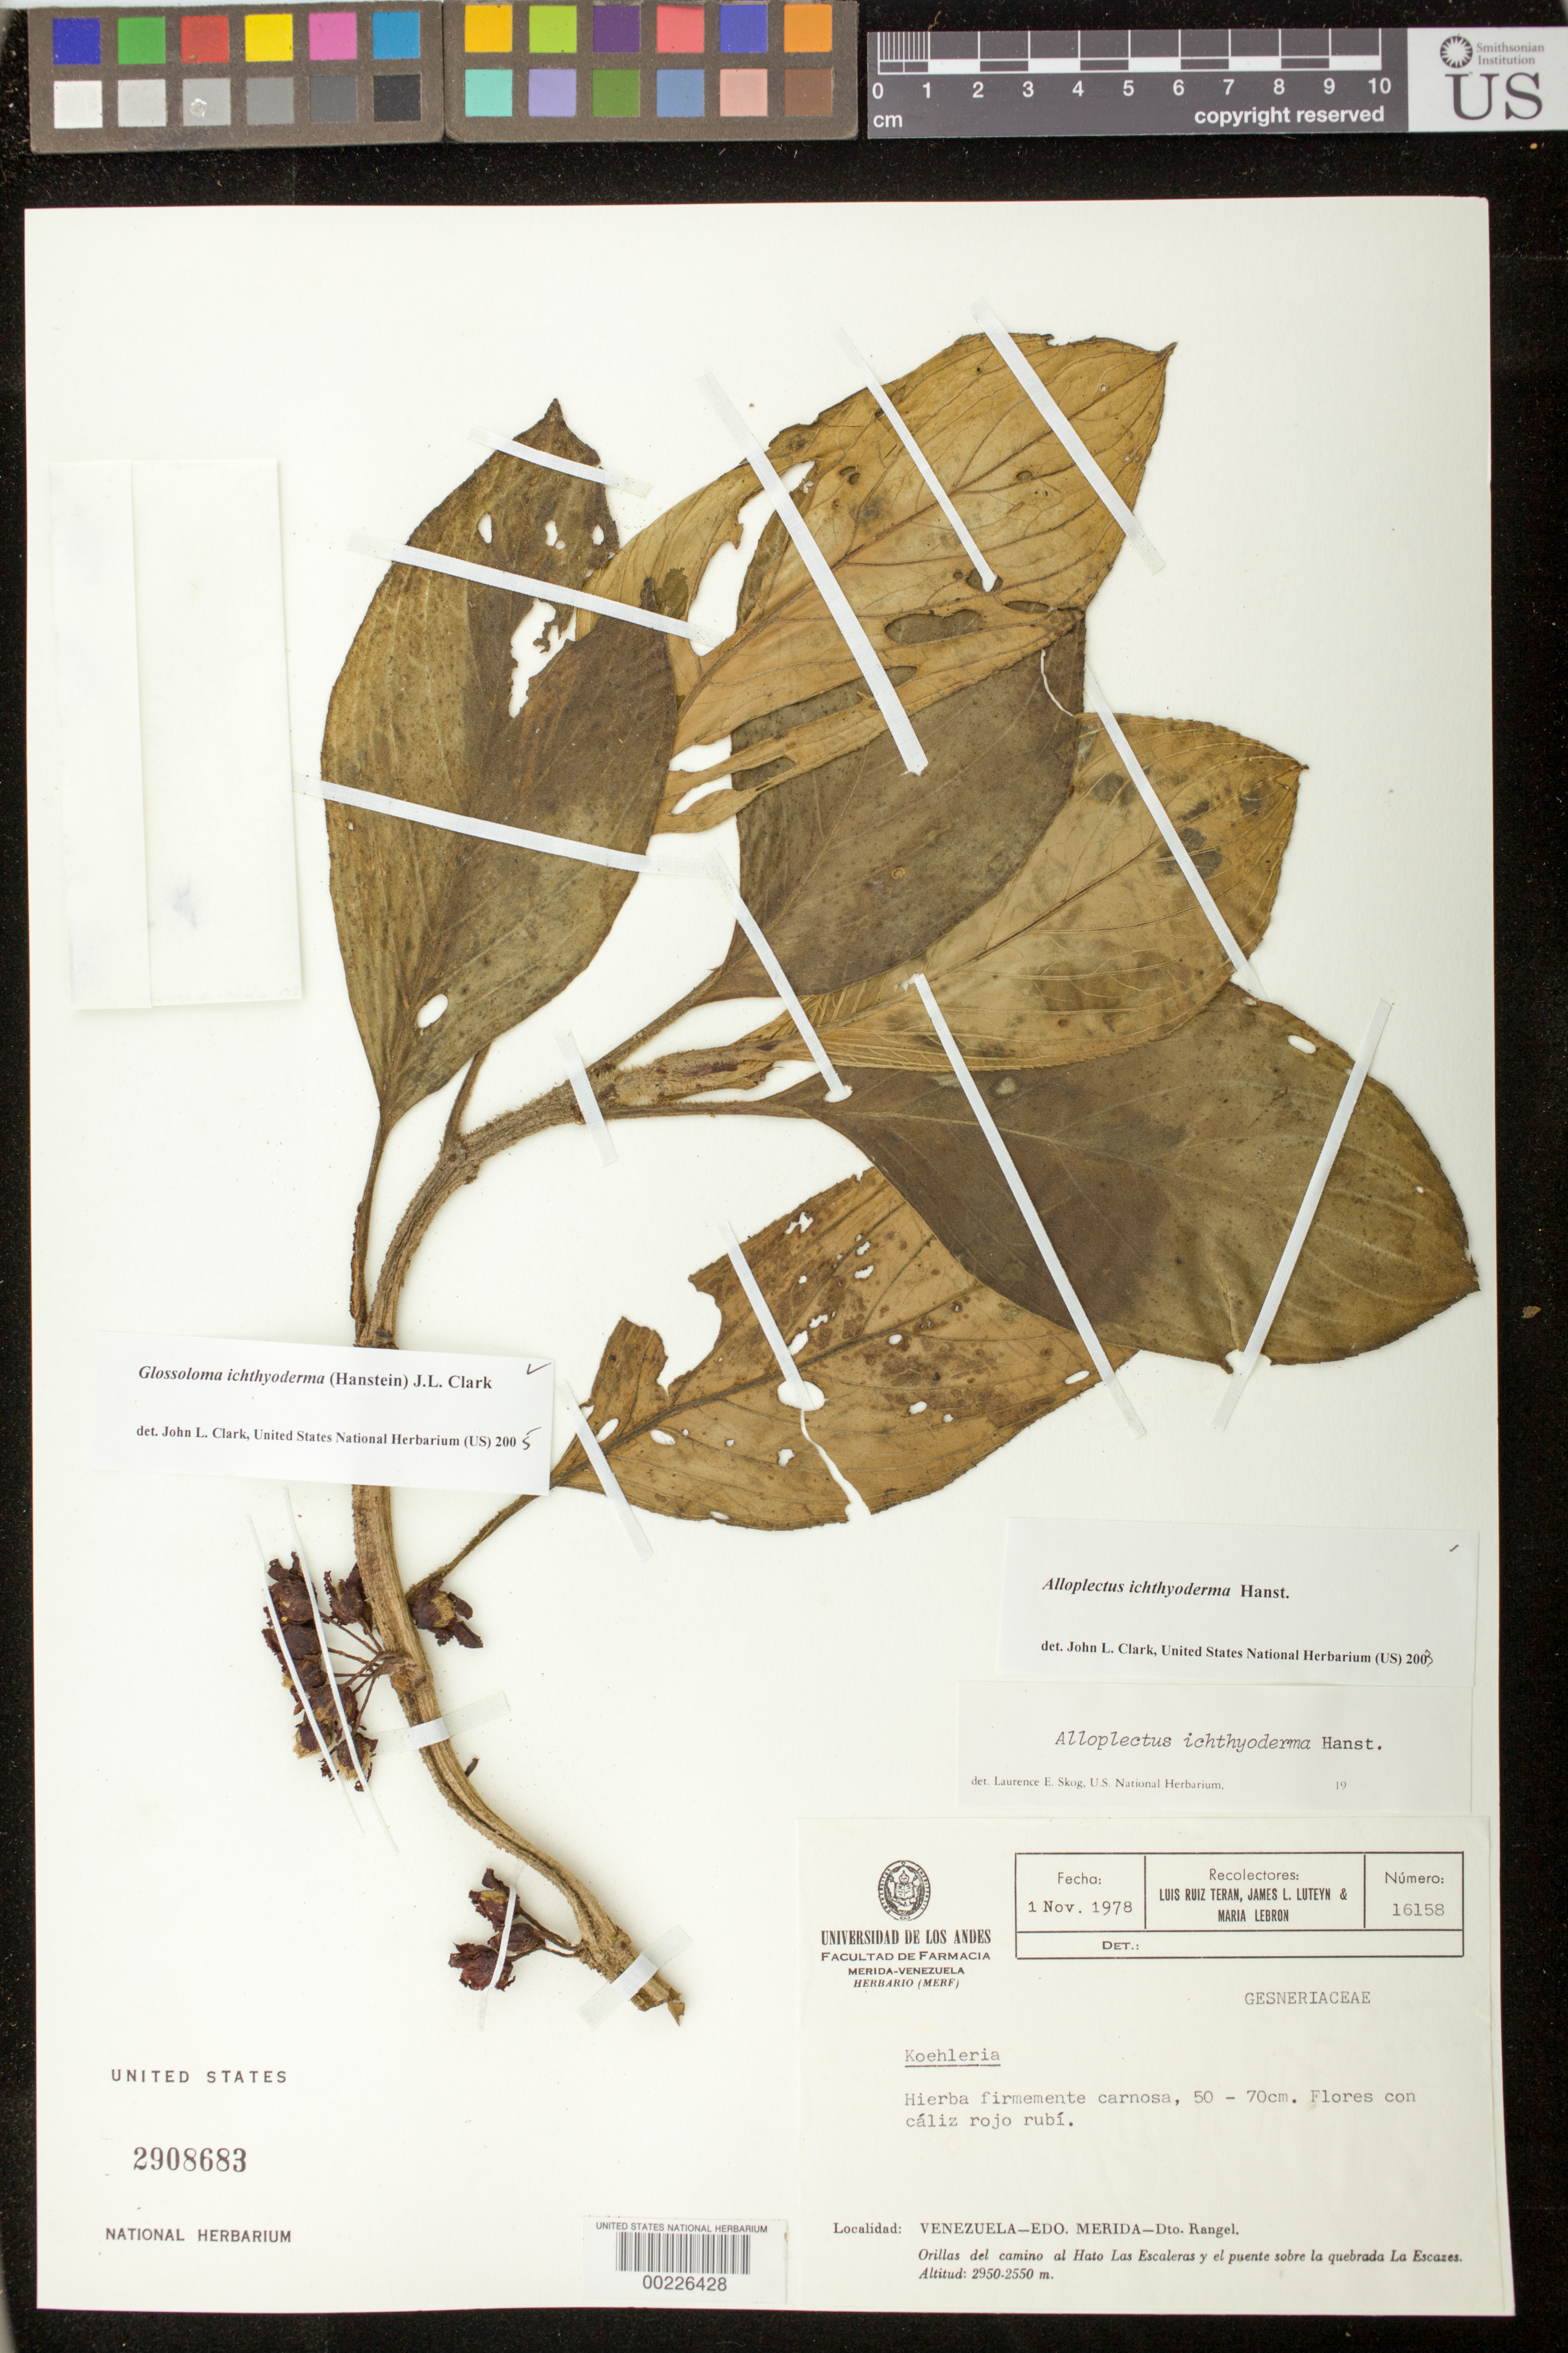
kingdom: Plantae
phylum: Tracheophyta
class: Magnoliopsida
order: Lamiales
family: Gesneriaceae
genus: Glossoloma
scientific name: Glossoloma ichthyoderma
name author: (Hanst.) J.L. Clark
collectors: L. E. Ruíz-Terán & et al.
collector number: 16158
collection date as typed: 01 Nov 1978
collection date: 1978-11-01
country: Venezuela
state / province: Mérida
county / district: Rangel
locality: Dist. Rangel, borders of road to Hato las Escaleras and Bridge above Quebrada la Escazes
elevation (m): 2550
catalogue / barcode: US 2908683